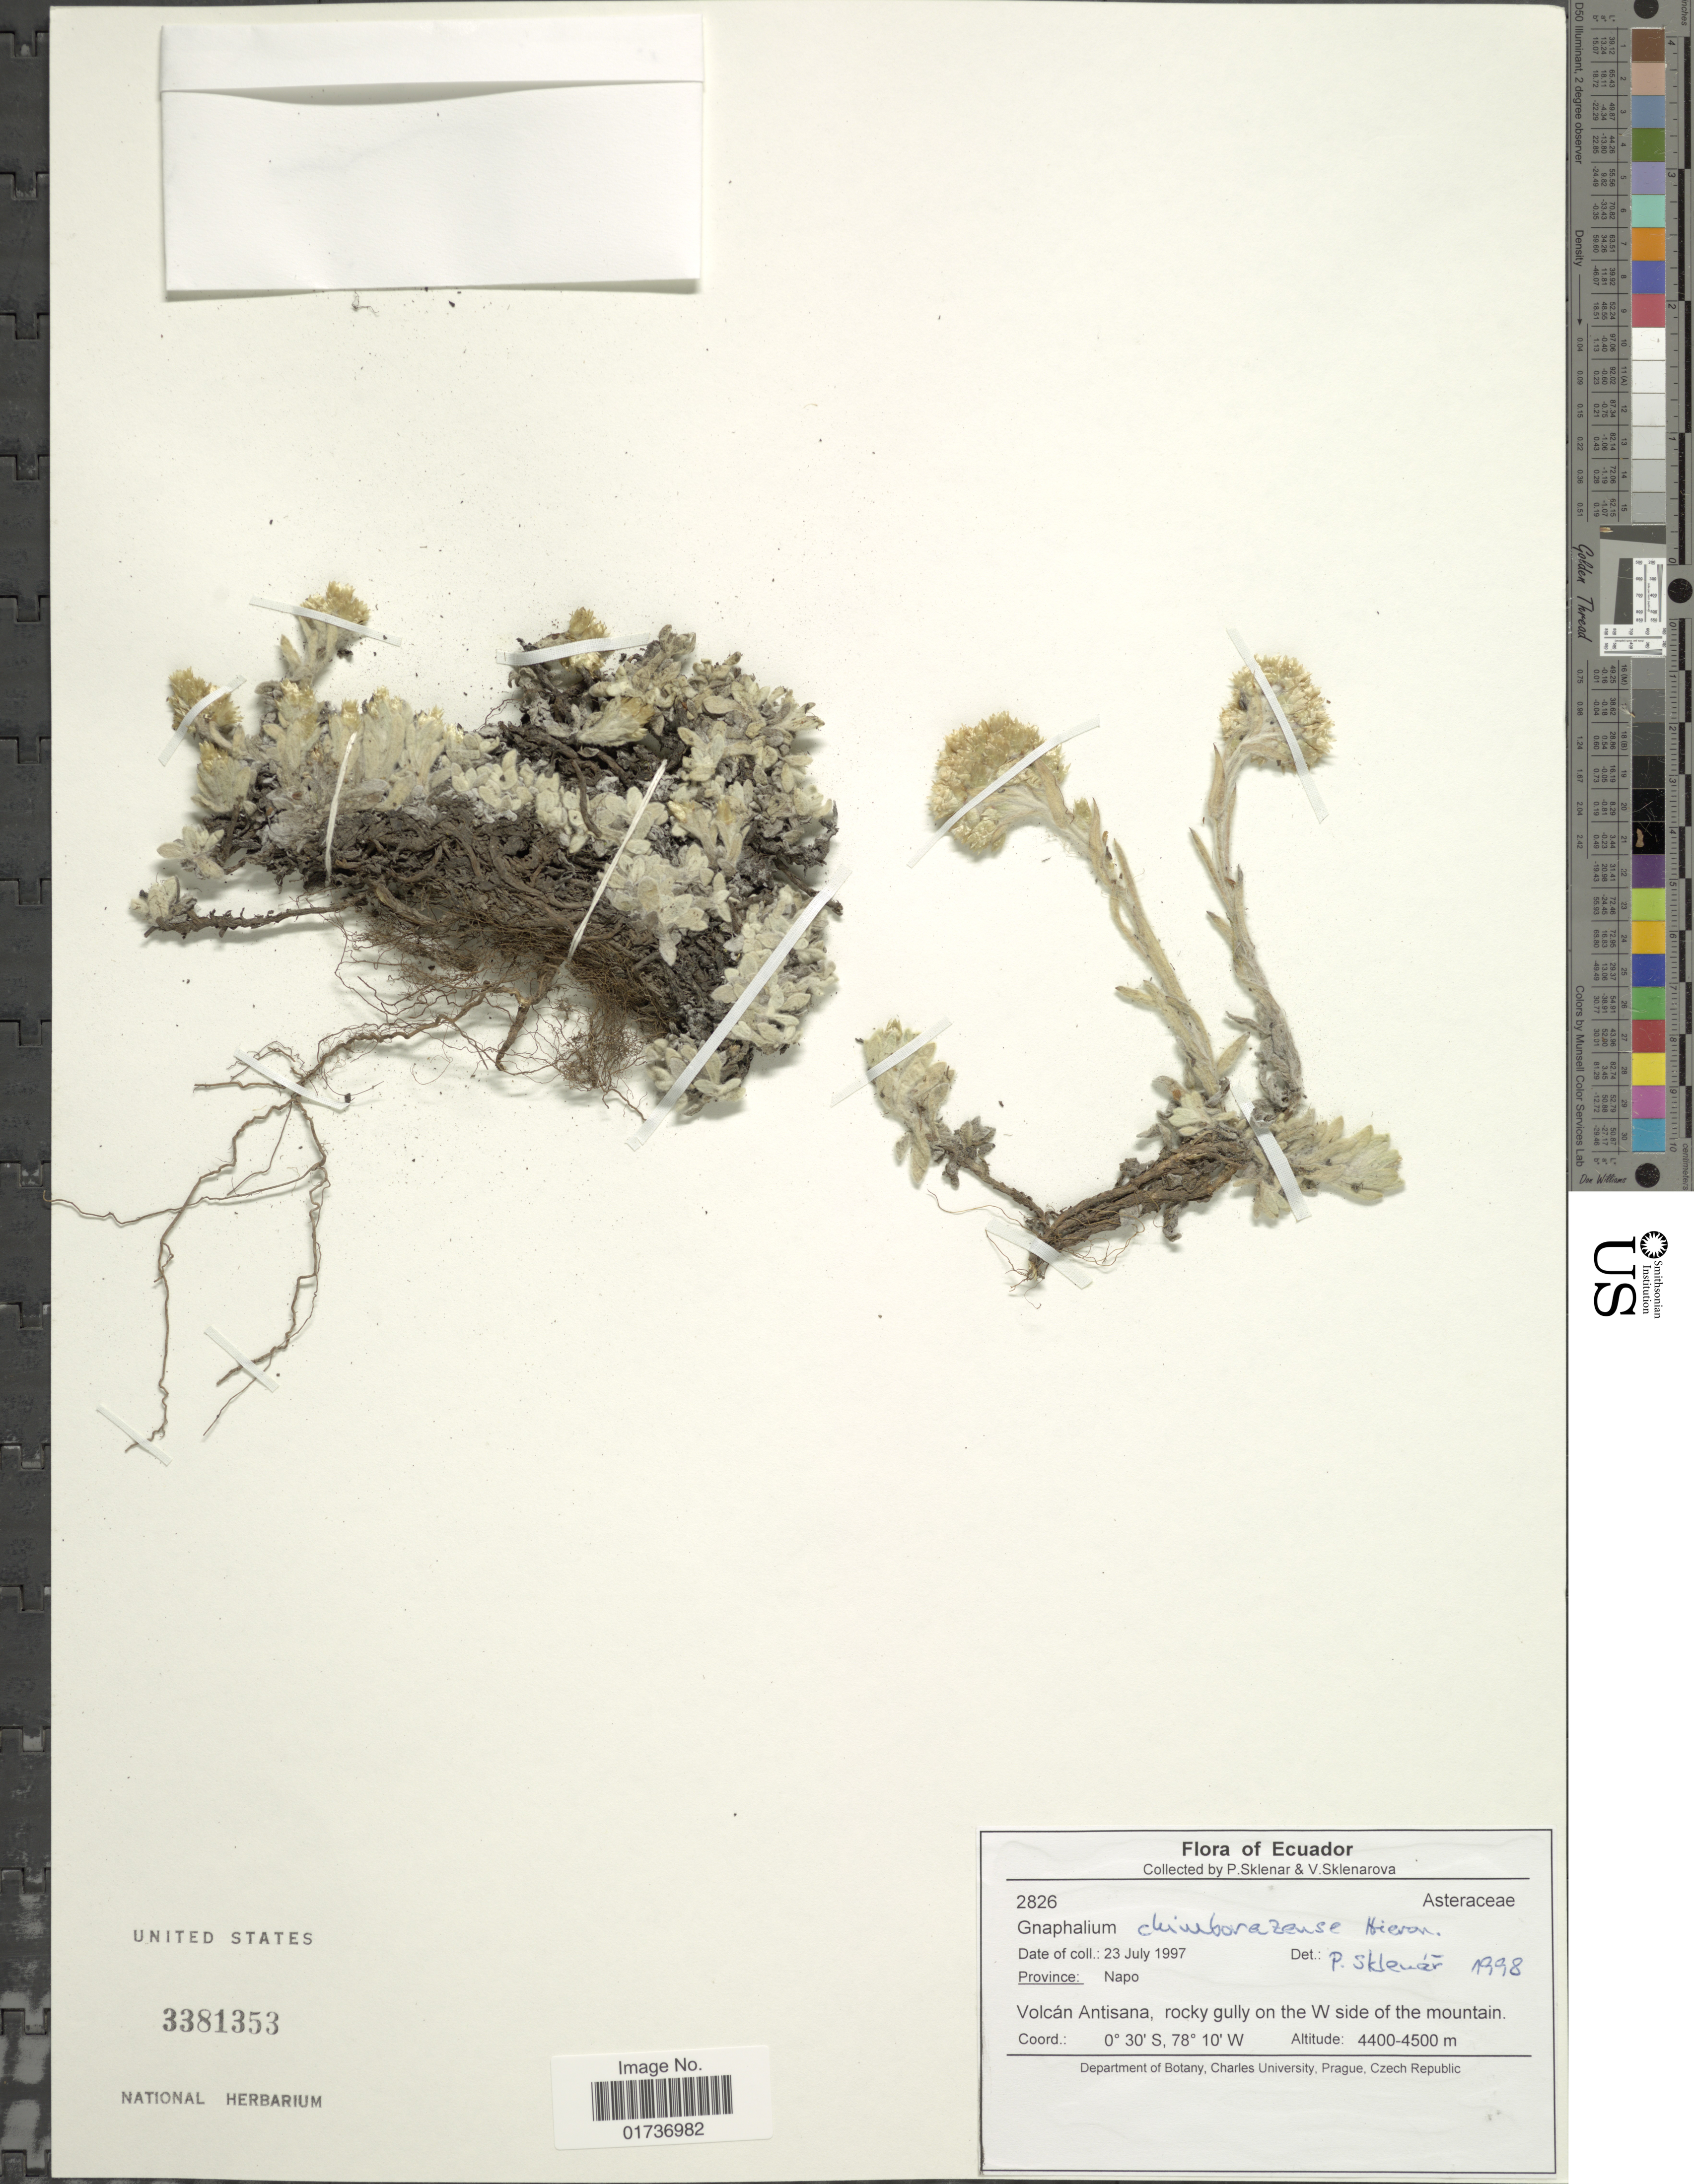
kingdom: Plantae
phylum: Tracheophyta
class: Magnoliopsida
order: Asterales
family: Asteraceae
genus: Gnaphalium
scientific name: Gnaphalium chimborazense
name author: Hieron. ex Sodiro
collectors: P. Sklenár & V. Sklenárová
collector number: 2826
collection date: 1997-07-23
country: Ecuador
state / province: Napo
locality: Volcán Antisana, rocky gully on the W side of the mountain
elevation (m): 4400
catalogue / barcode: US 3381353